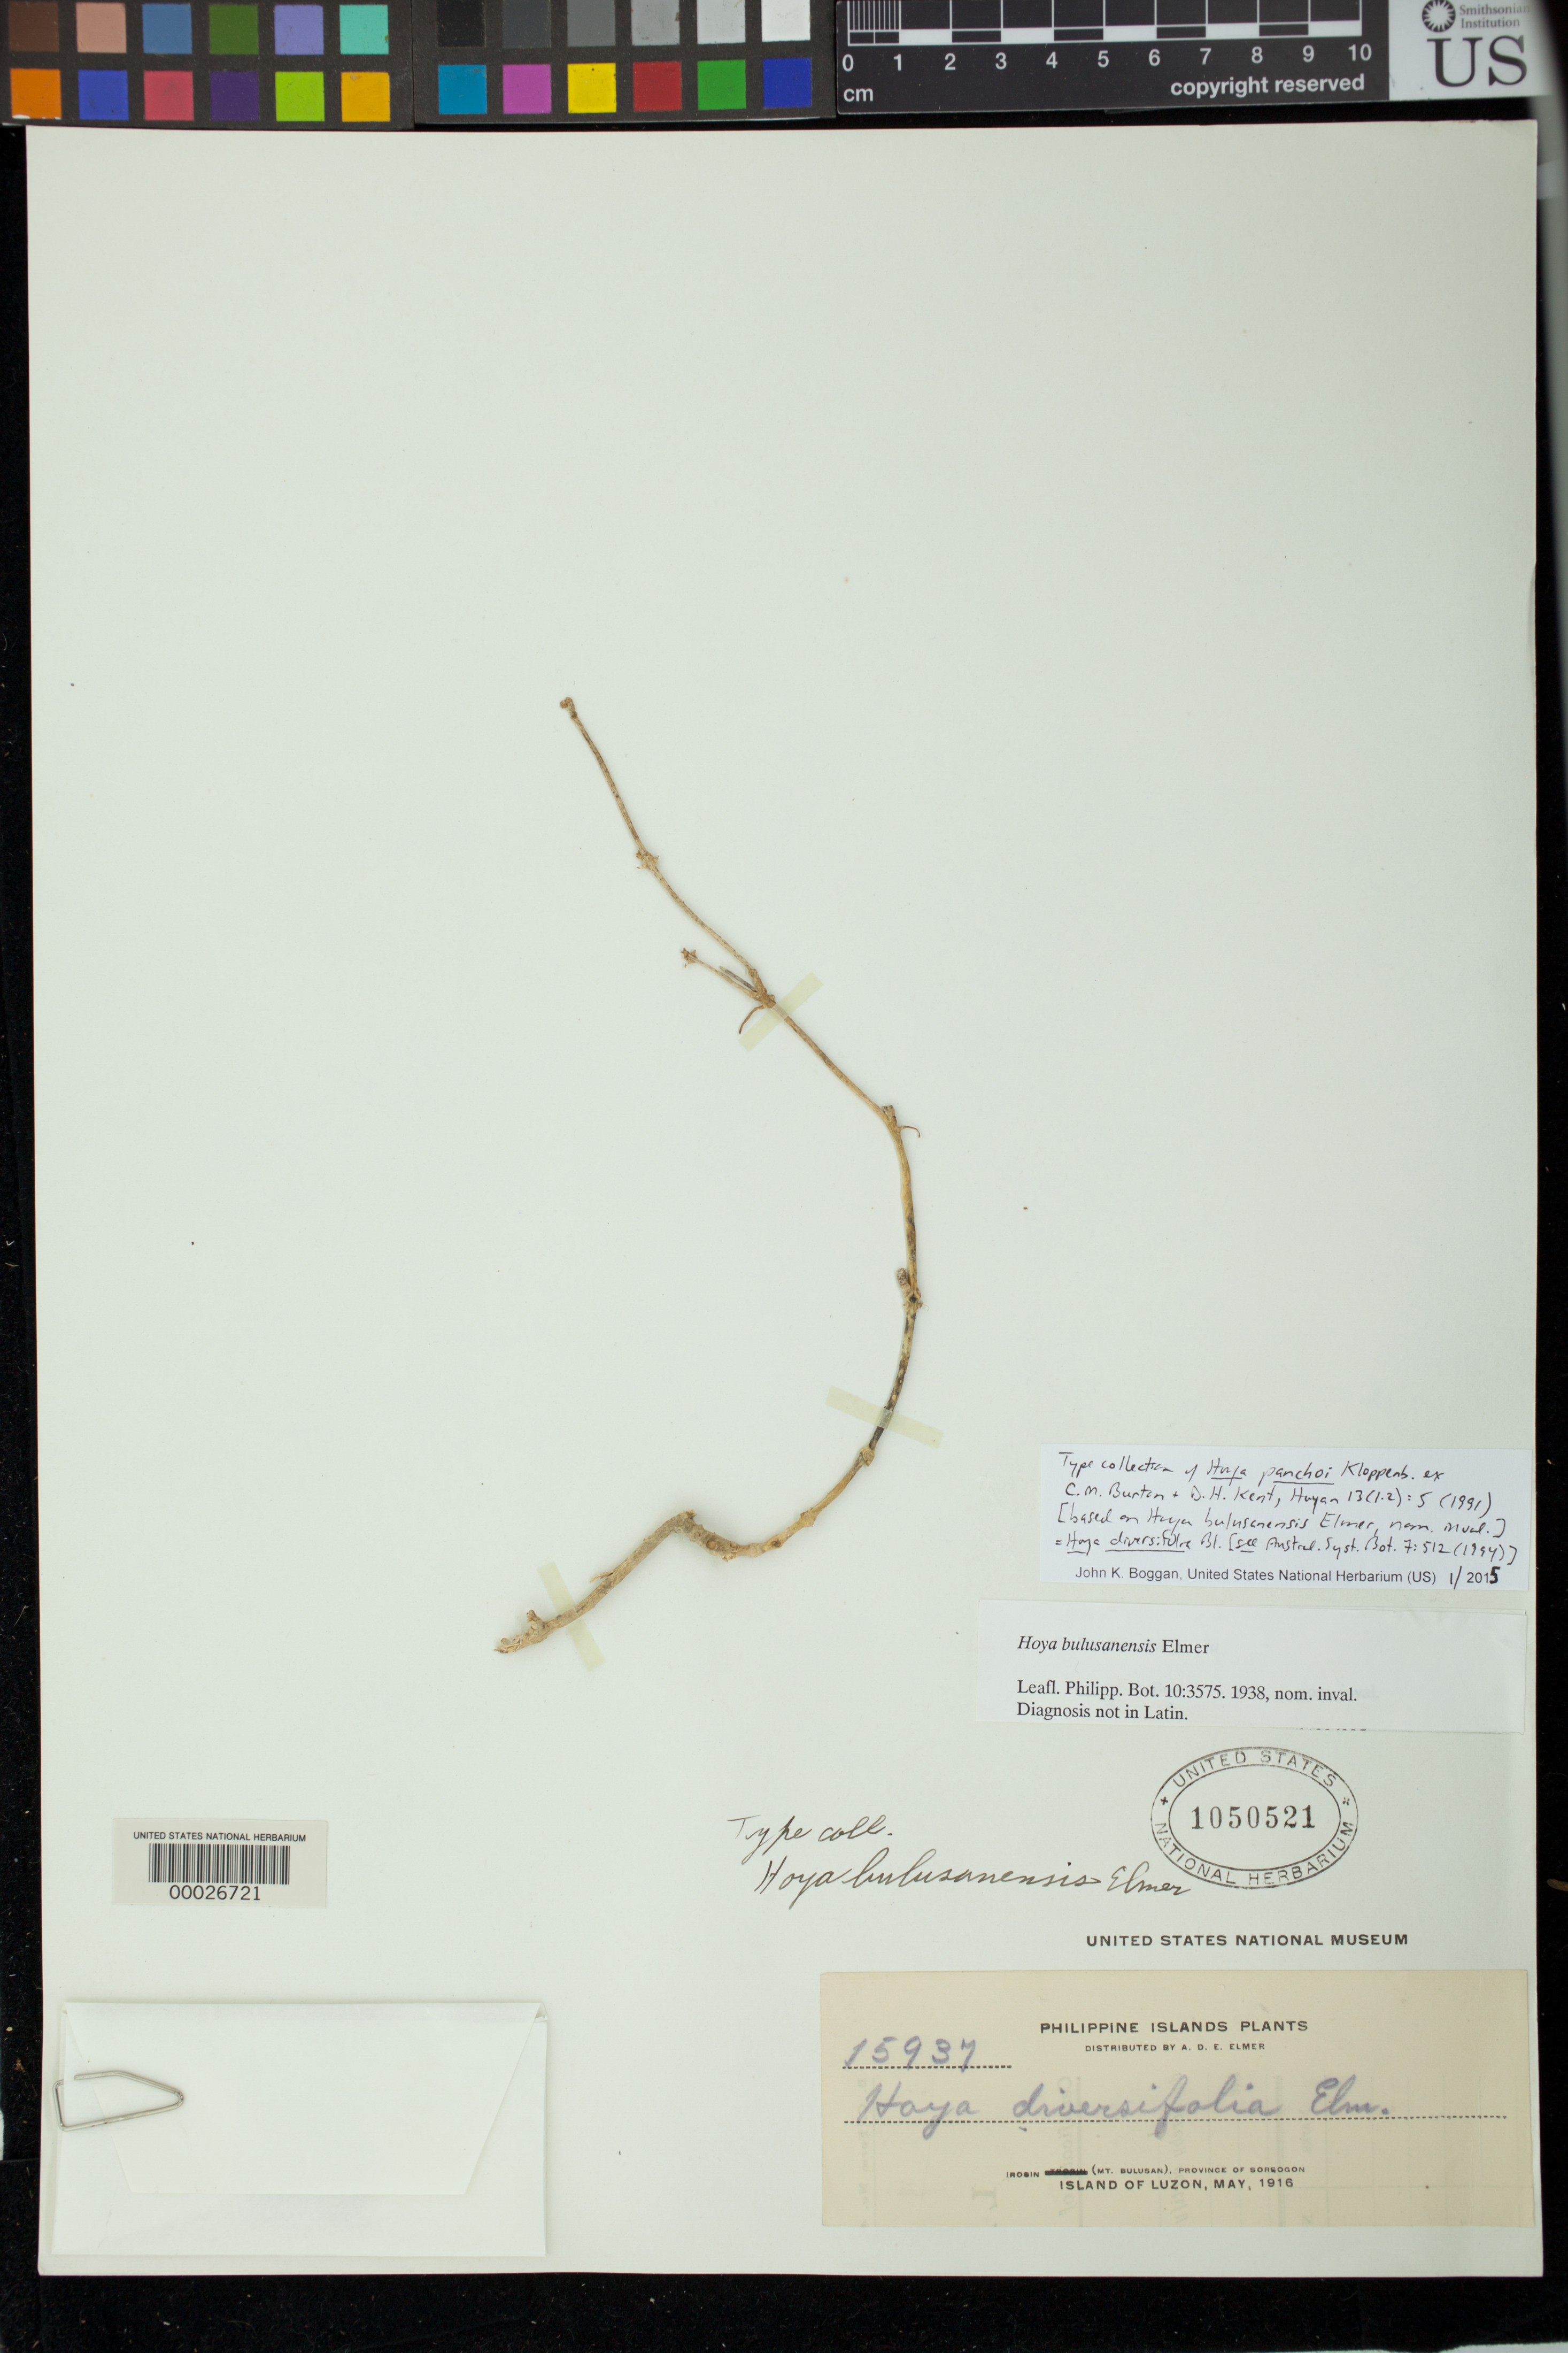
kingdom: Plantae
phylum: Tracheophyta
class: Magnoliopsida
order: Gentianales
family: Apocynaceae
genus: Hoya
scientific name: Hoya panchoi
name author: Kloppenb. ex C.M. Burton & D.H. Kent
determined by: Boggan, J. K., (US), NMNH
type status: Type Collection; Voucher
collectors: A. D. E. Elmer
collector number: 15937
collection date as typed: May 1916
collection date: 1916-05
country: Philippines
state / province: Bicol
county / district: Sorsogon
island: Luzon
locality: Irosin (Mt. Bulusan), Province of Sorsogon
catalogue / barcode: US 1050521